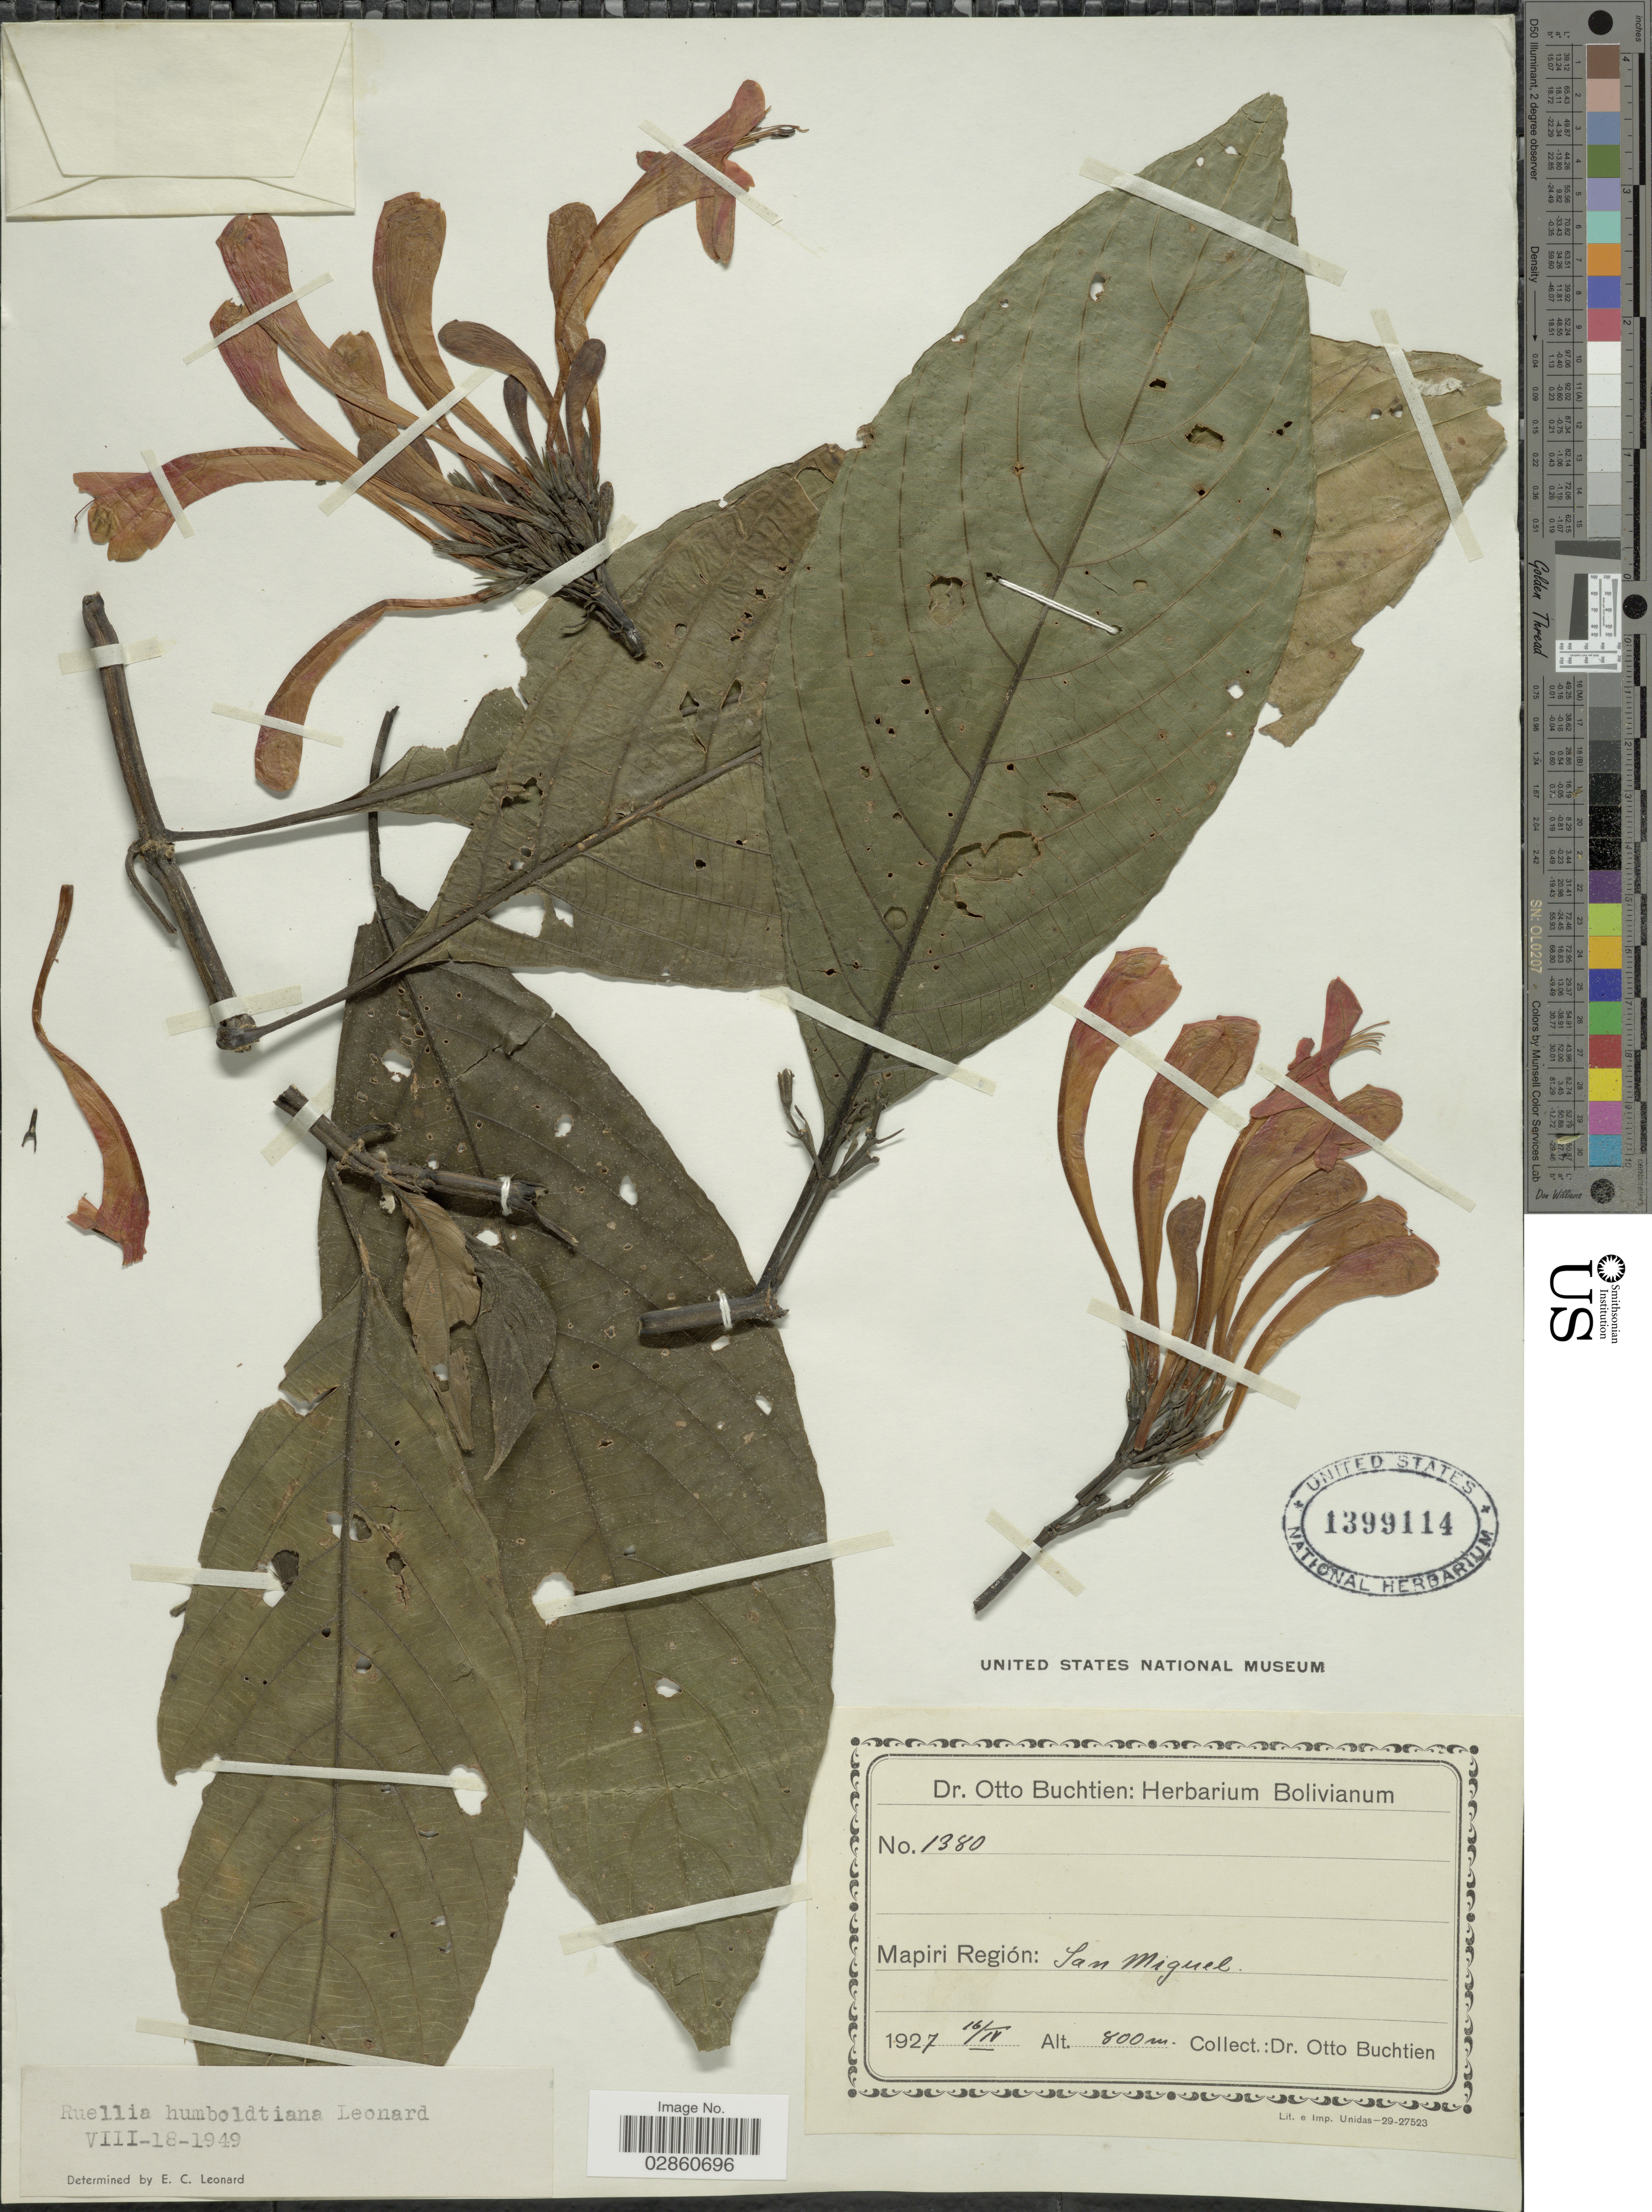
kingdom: Plantae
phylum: Tracheophyta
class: Magnoliopsida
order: Lamiales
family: Acanthaceae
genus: Ruellia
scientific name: Ruellia haenkeana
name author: (Nees) Wassh.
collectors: O. Buchtien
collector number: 1380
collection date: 1927-04-16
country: Bolivia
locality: Mapiri Región: San Miguel.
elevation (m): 800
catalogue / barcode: US 1399114